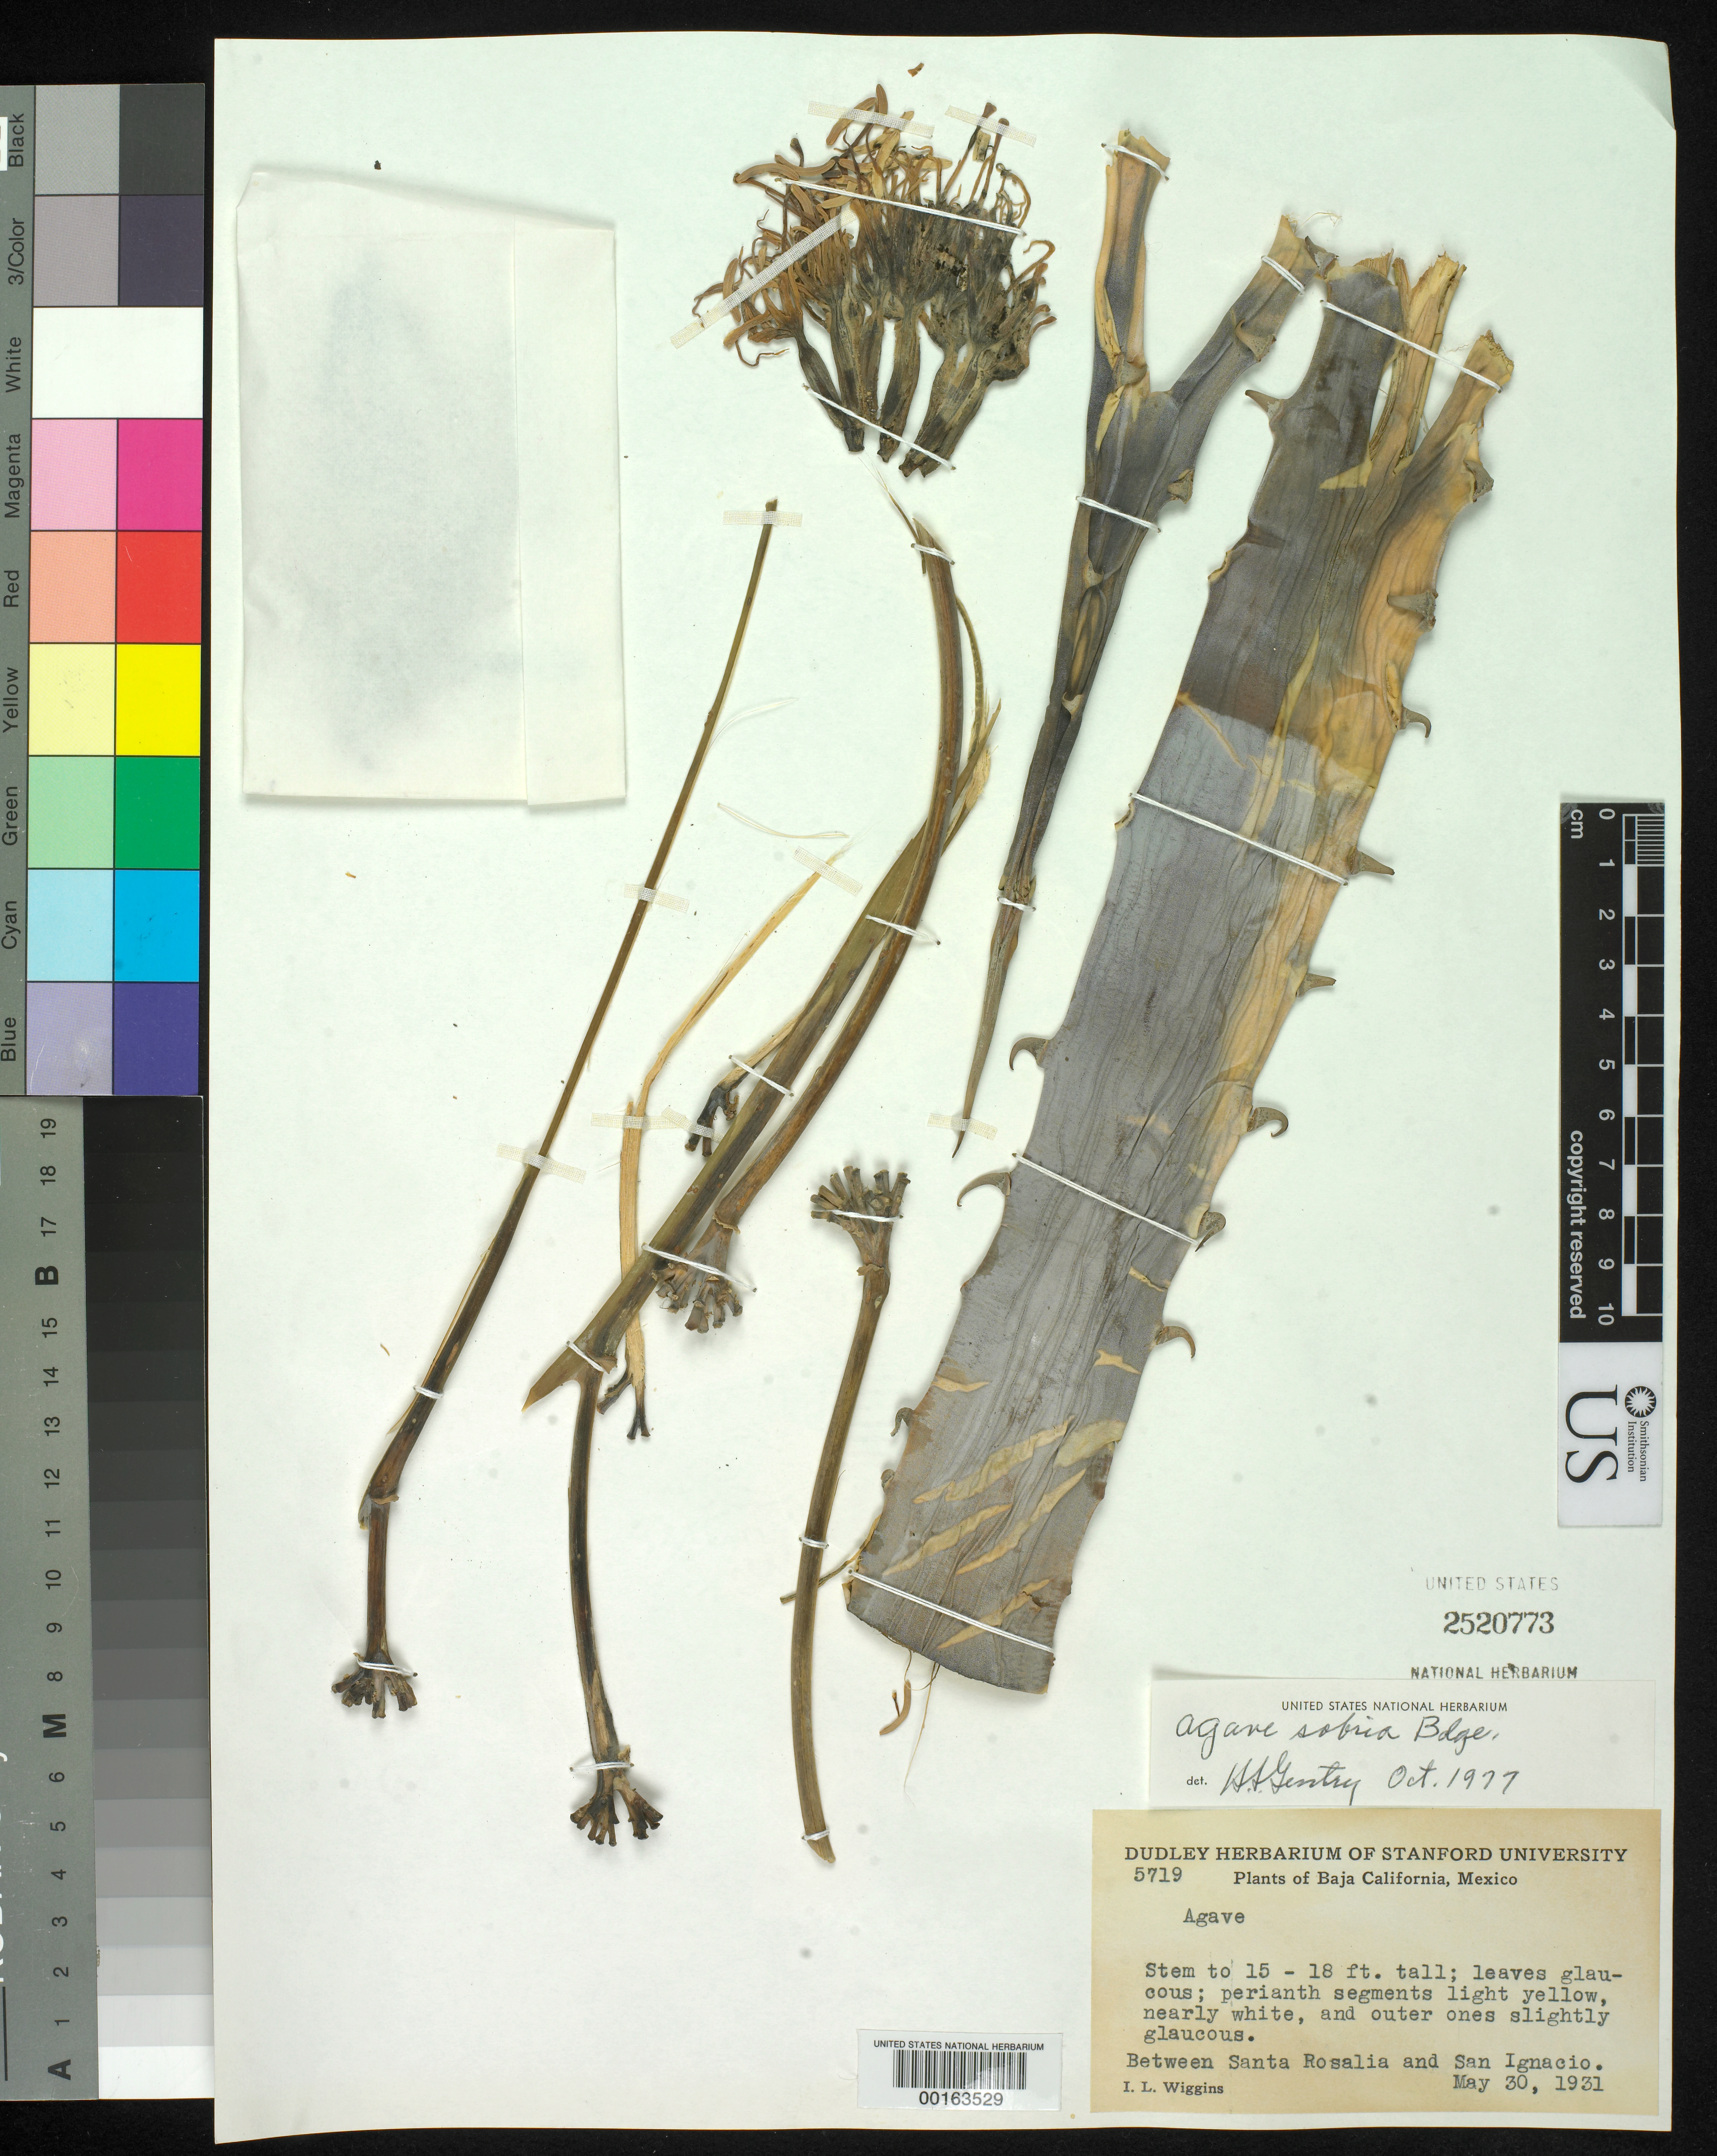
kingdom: Plantae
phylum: Tracheophyta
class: Liliopsida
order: Asparagales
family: Asparagaceae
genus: Agave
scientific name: Agave sobria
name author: Brandegee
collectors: I. L. Wiggins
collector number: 5719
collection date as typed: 30 May 1931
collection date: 1931-05-30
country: Mexico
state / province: Baja California Sur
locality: Between Santa Rosalia & San Ignacio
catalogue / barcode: US 2520773